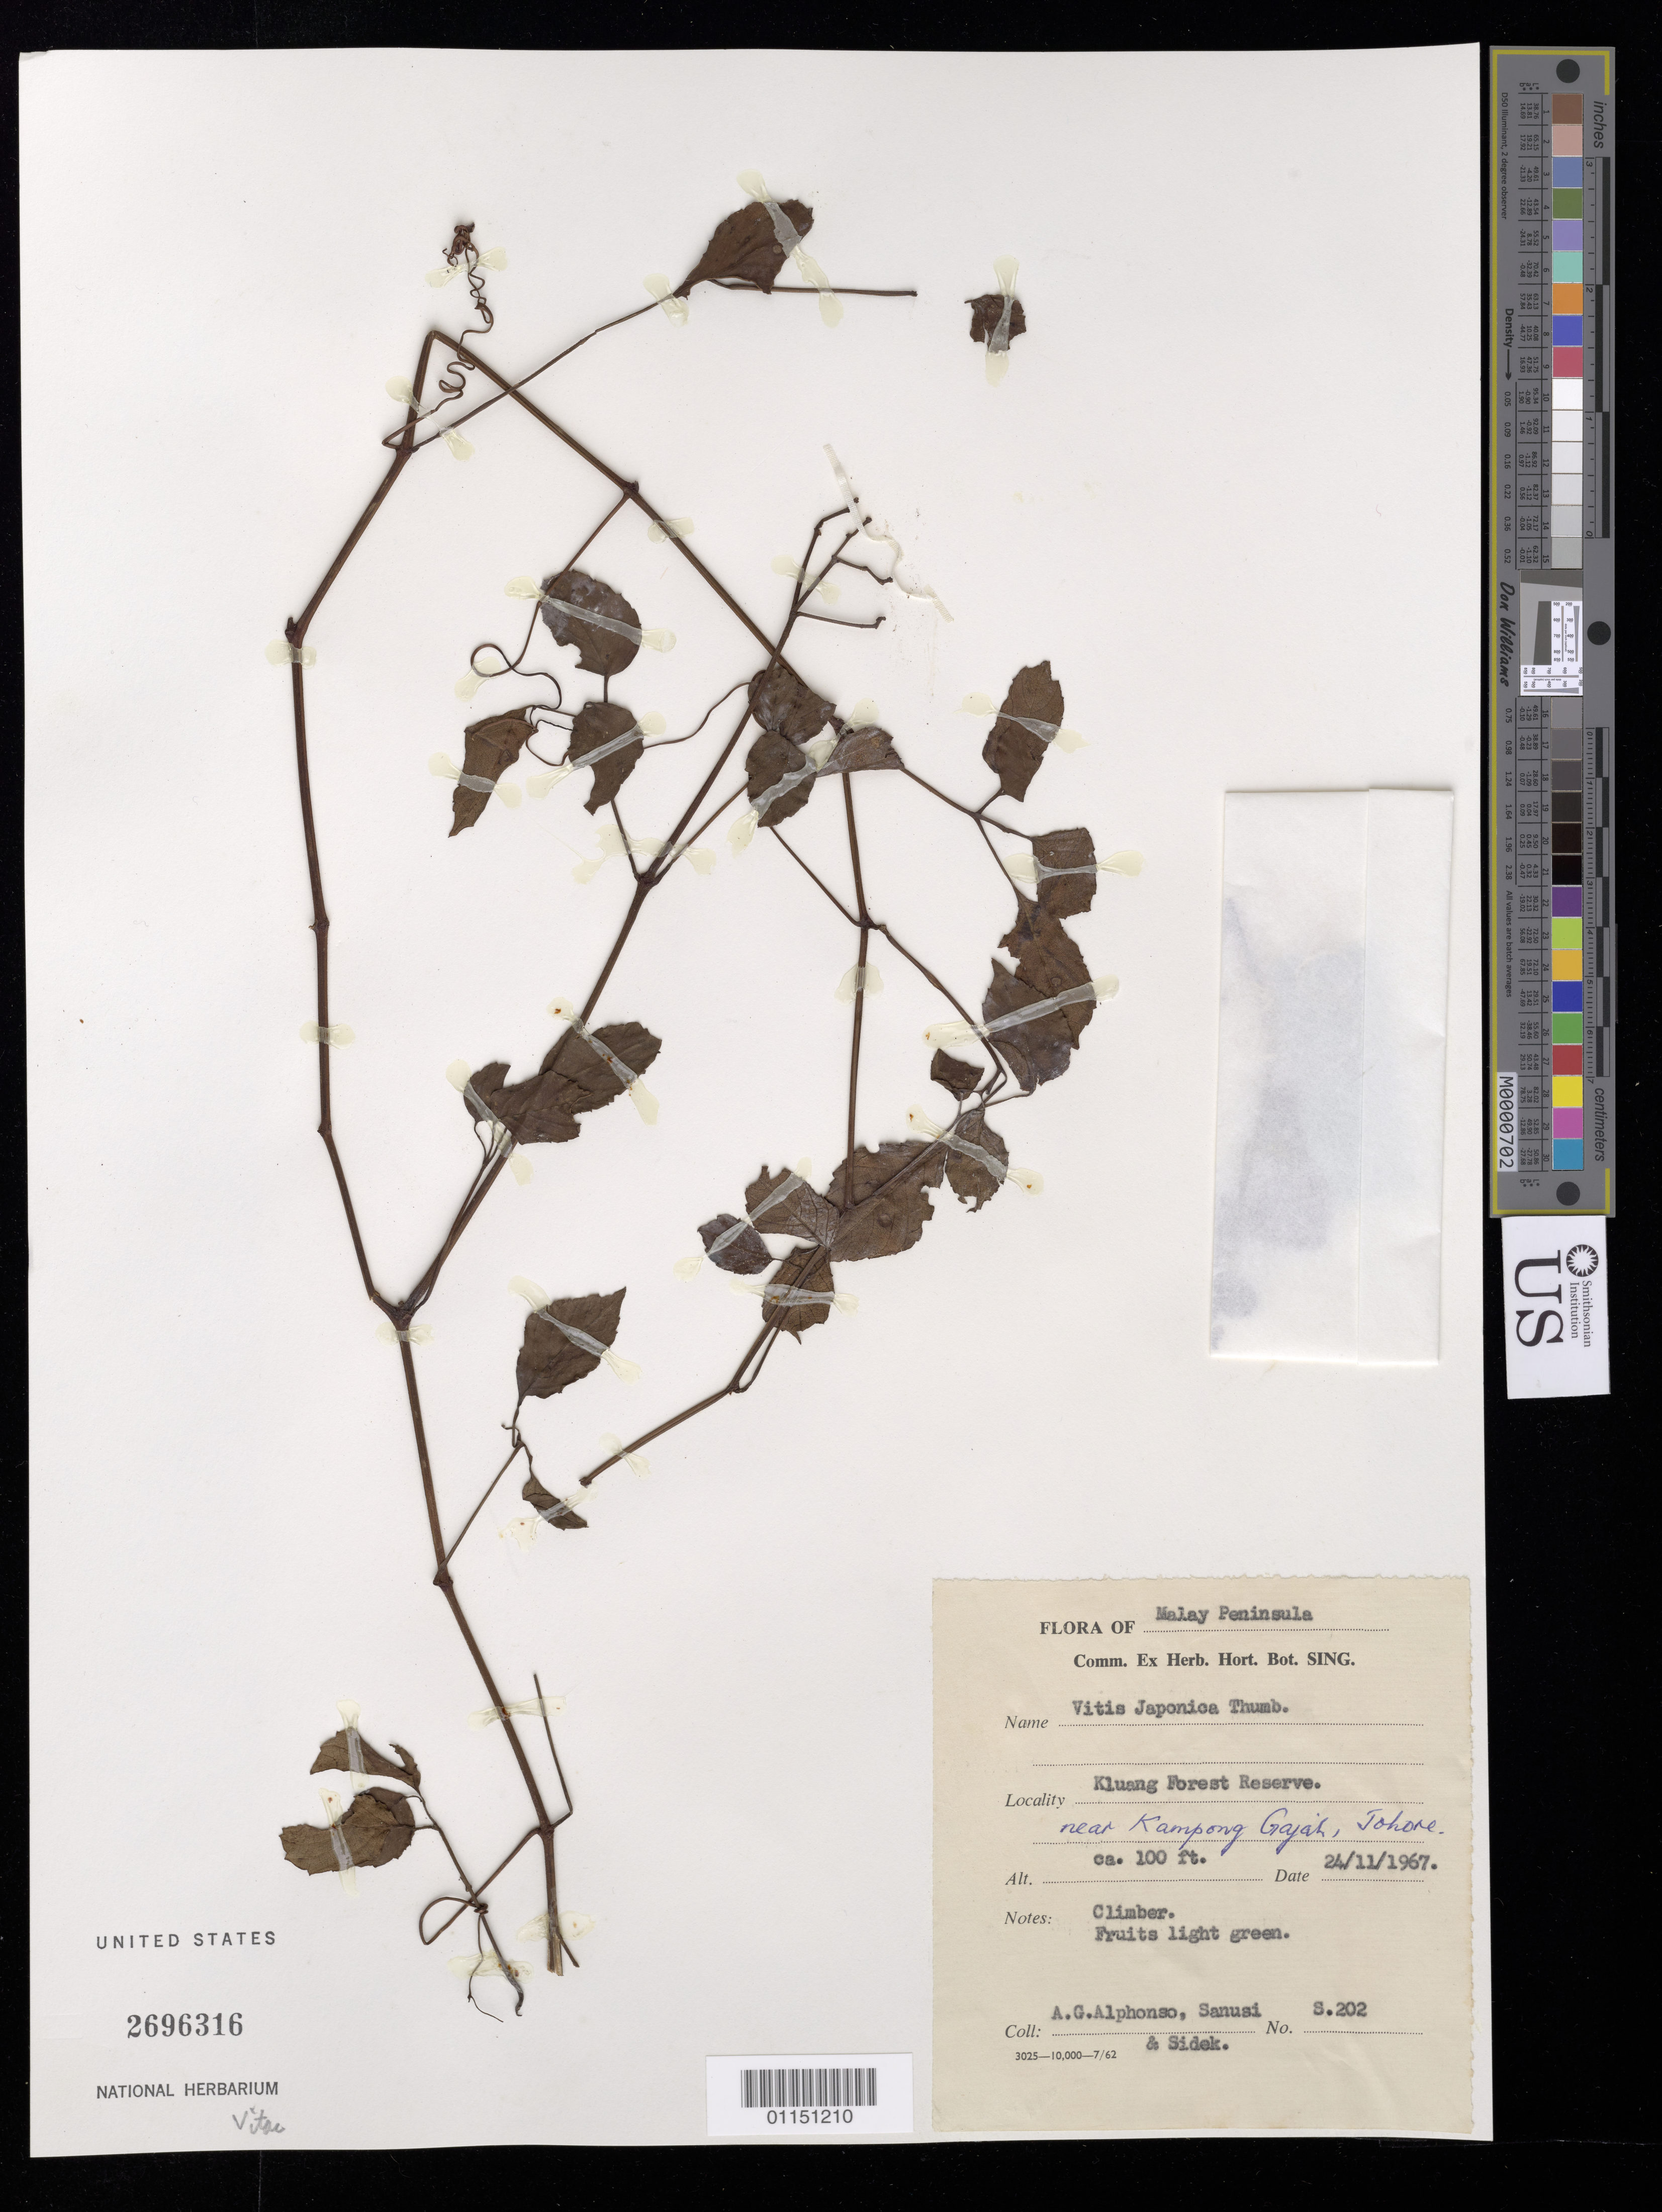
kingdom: Plantae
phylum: Tracheophyta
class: Magnoliopsida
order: Vitales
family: Vitaceae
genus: Vitis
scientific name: Vitis japonica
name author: Thunb.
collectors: A. G. Alphonso, Sarih, S. & -. Sidek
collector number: S 202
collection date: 1967-11-24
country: Malaysia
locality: Kluang Forest Reserve.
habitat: Climber.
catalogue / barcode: US 2696316